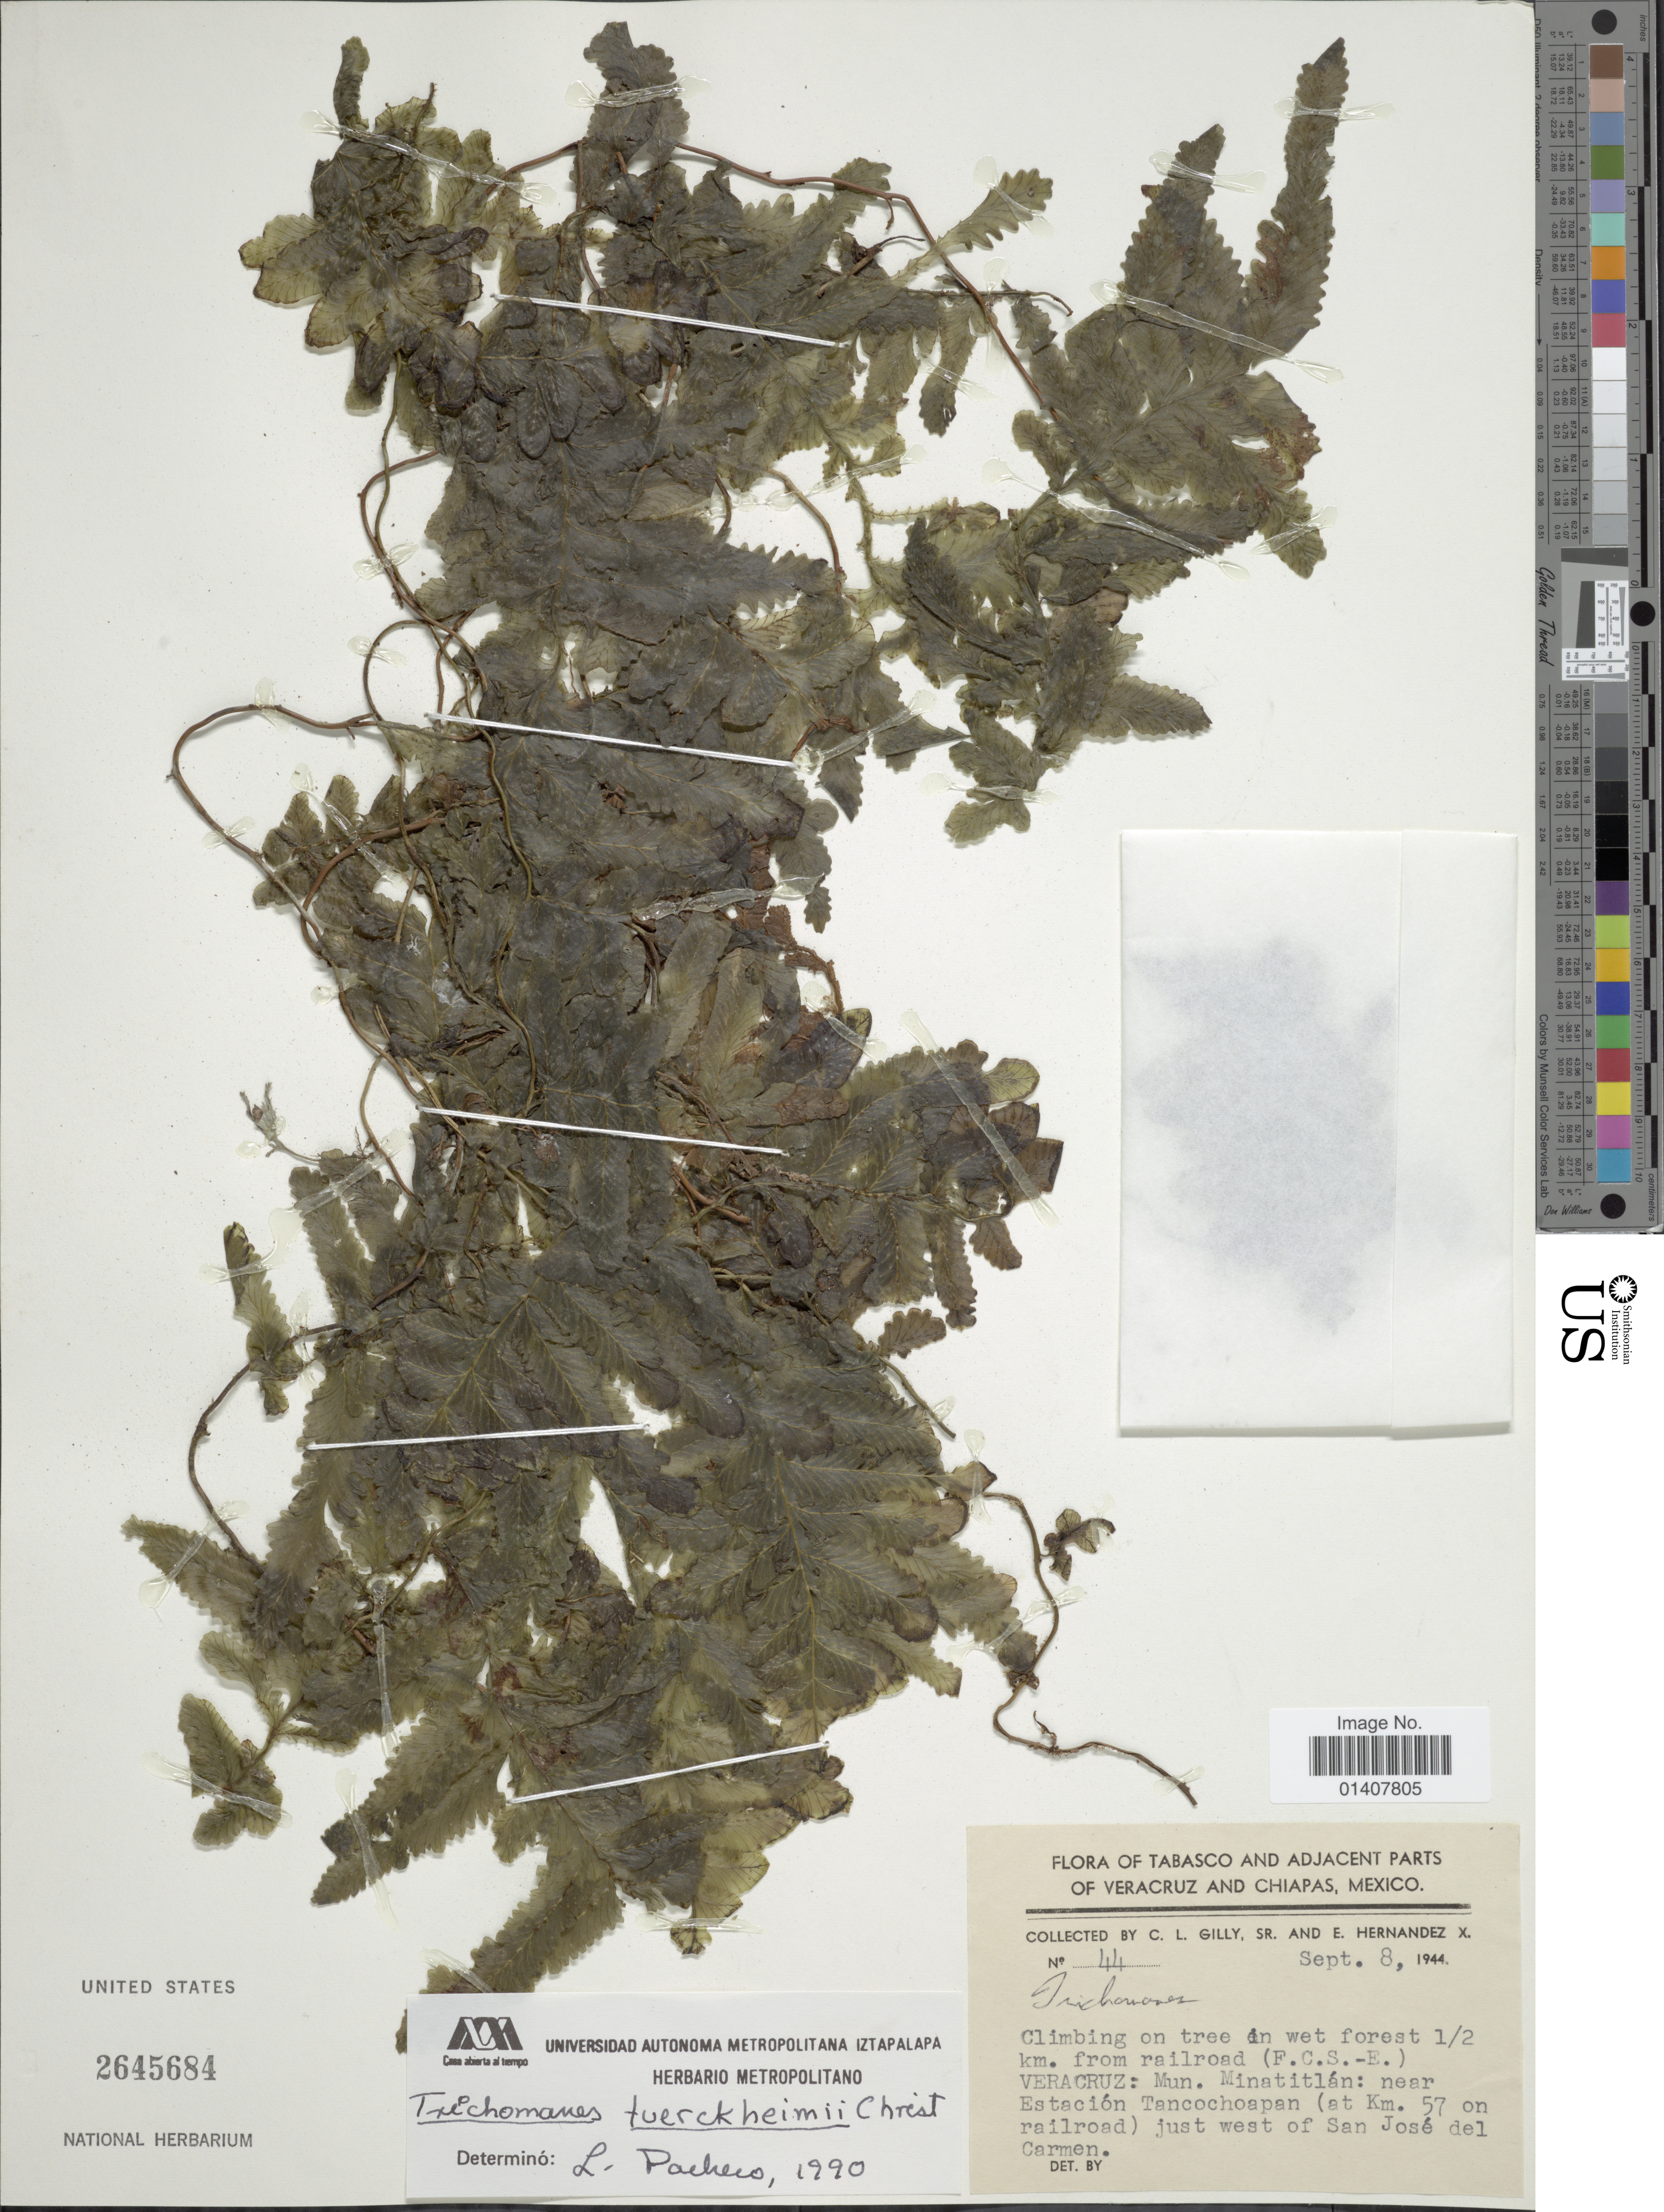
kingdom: Plantae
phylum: Tracheophyta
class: Polypodiopsida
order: Hymenophyllales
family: Hymenophyllaceae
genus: Trichomanes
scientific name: Trichomanes tuerckheimii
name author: Christ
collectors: C. Gilly & E. Hernandez X.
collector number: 44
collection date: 1944-09-08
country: Mexico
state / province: Veracruz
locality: Tabasc and adjacent parts of Veracruz and Chiapas, climbing on tree in wert forest 1/2km from railroad(F.C.S.-E.) Veracruz: Mun. Minatitlán: near Estacion Tancochoapan(at Km 57 on railroad) just west of San José del Carmen)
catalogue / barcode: US 2645684